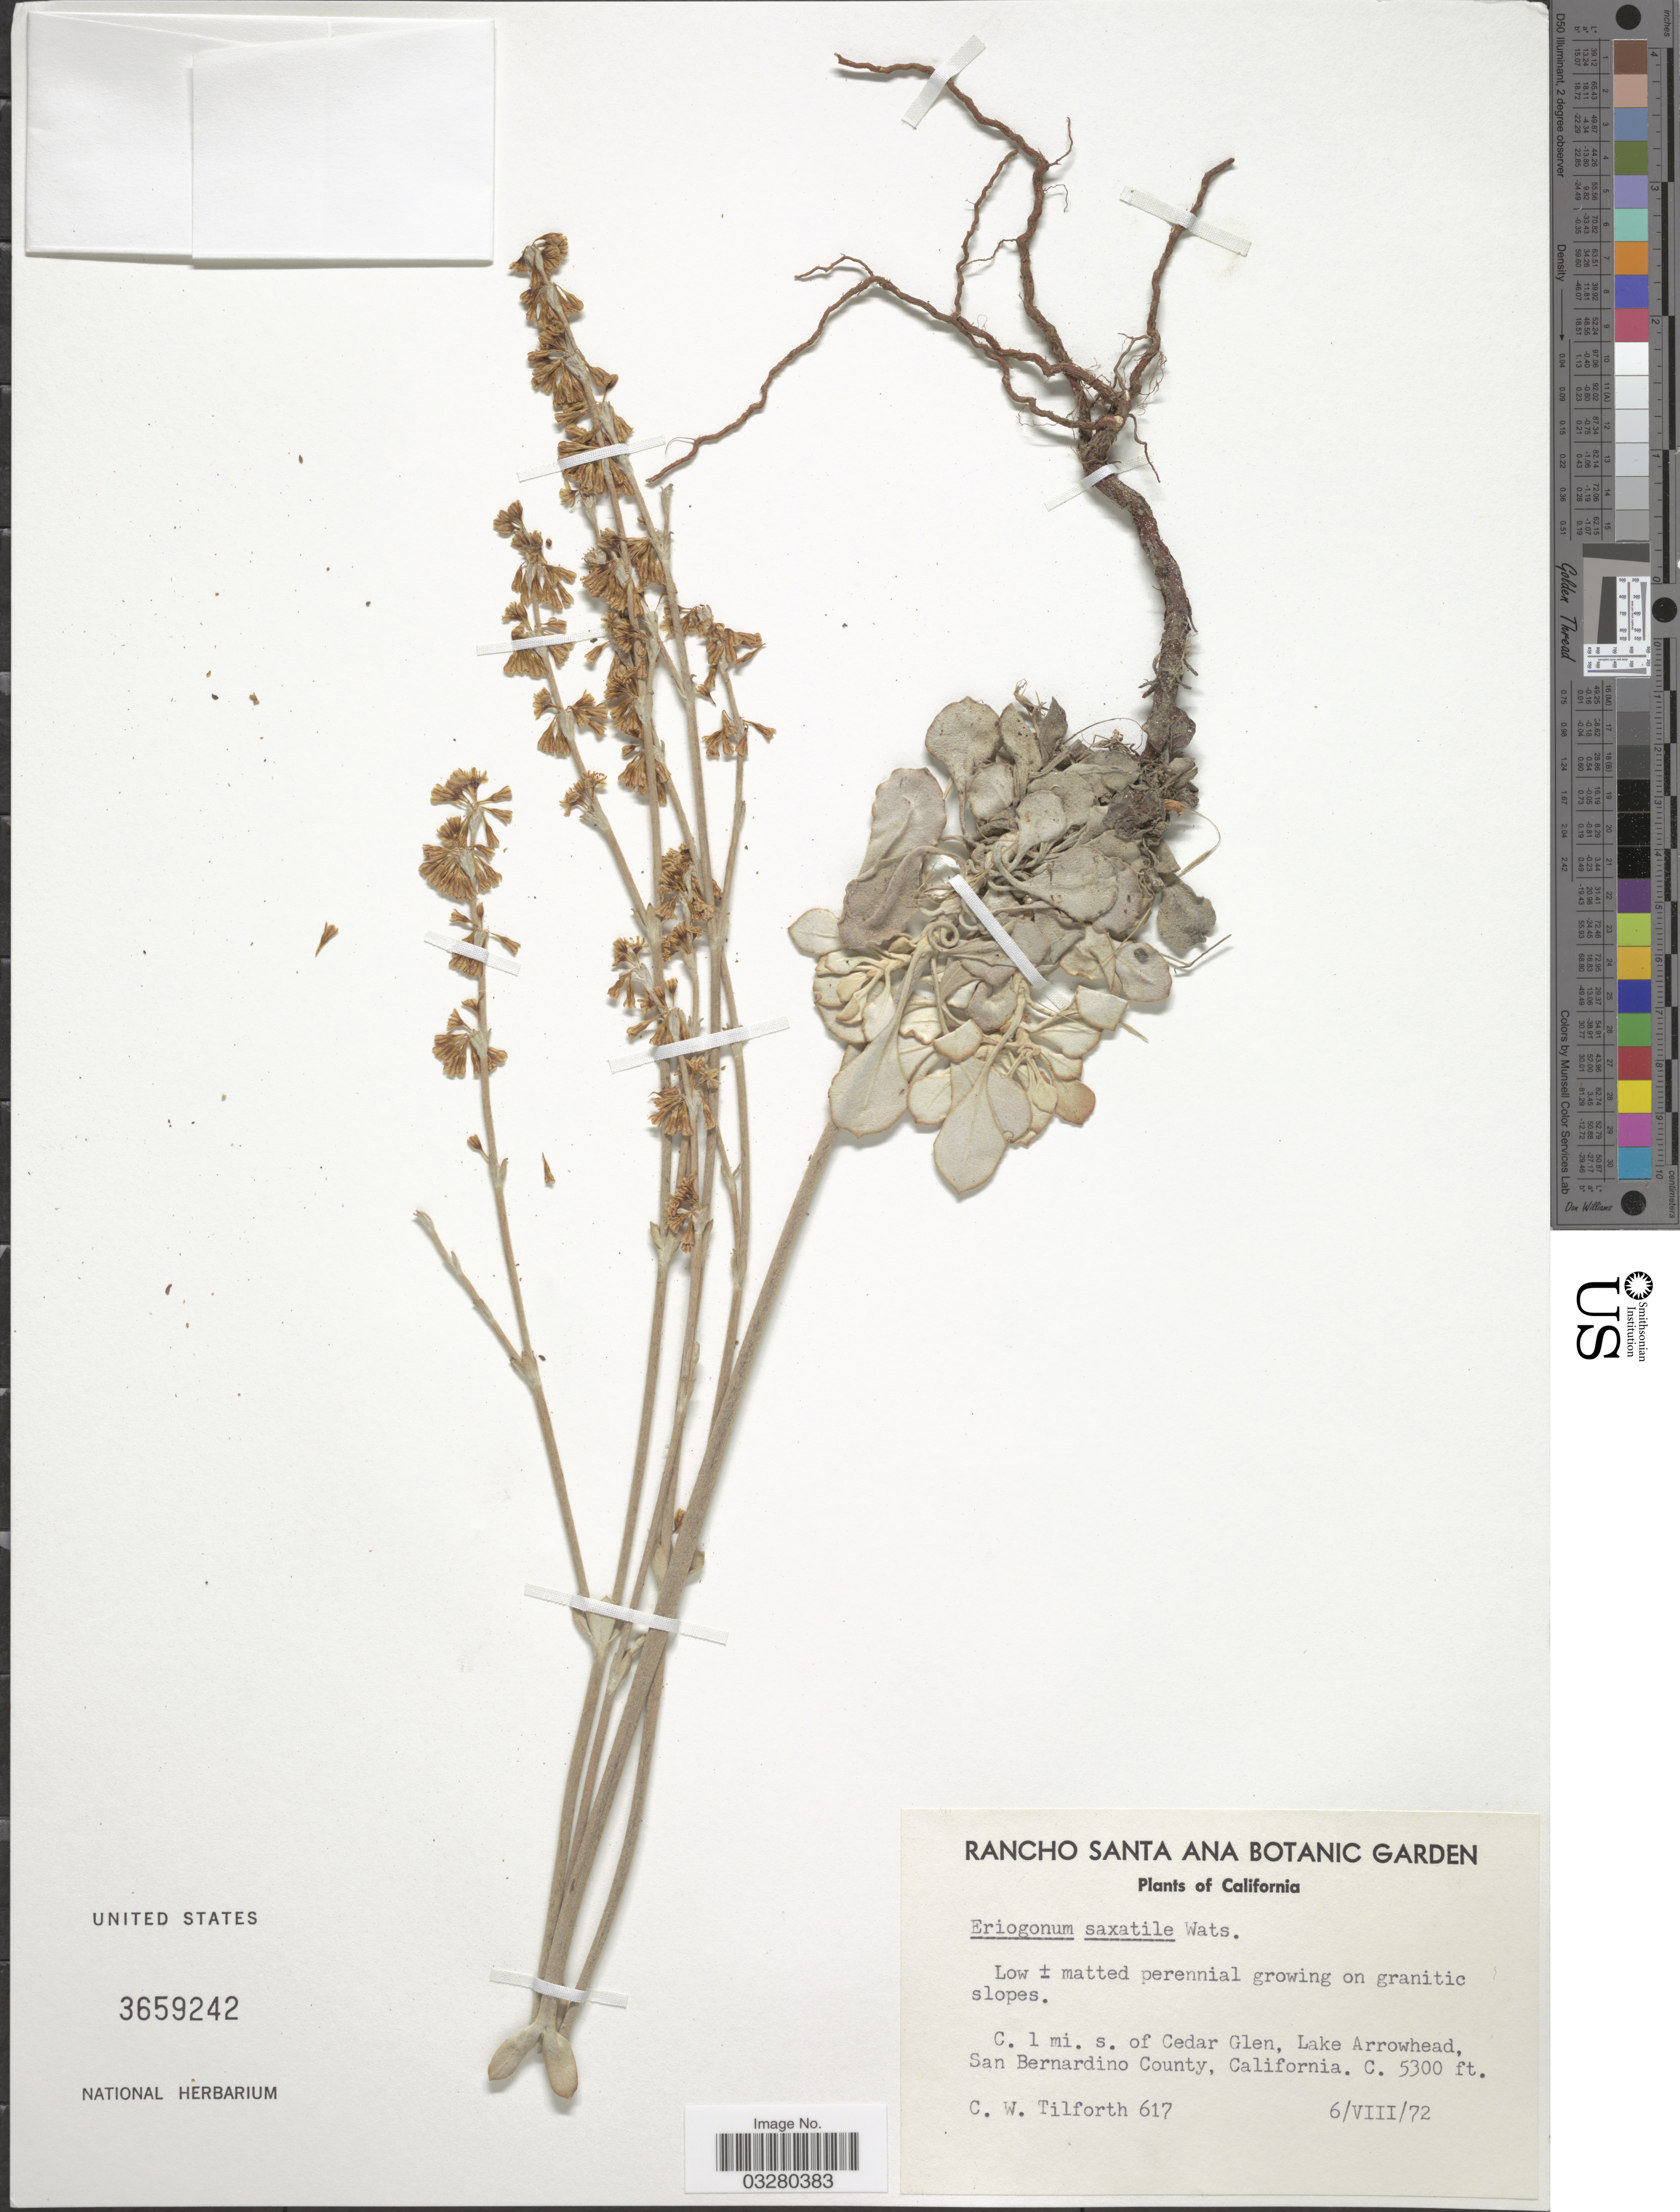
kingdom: Plantae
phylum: Tracheophyta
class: Magnoliopsida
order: Caryophyllales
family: Polygonaceae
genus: Eriogonum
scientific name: Eriogonum saxatile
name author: S. Watson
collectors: C. Tilforth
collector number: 617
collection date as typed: Transcribed d/m/y: 6/8/72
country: United States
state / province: California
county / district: San Bernardino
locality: C. 1 mi. s. of Cedar Glen, Lake Arrowhead, San Bernardino County.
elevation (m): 1615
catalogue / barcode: US 3659242